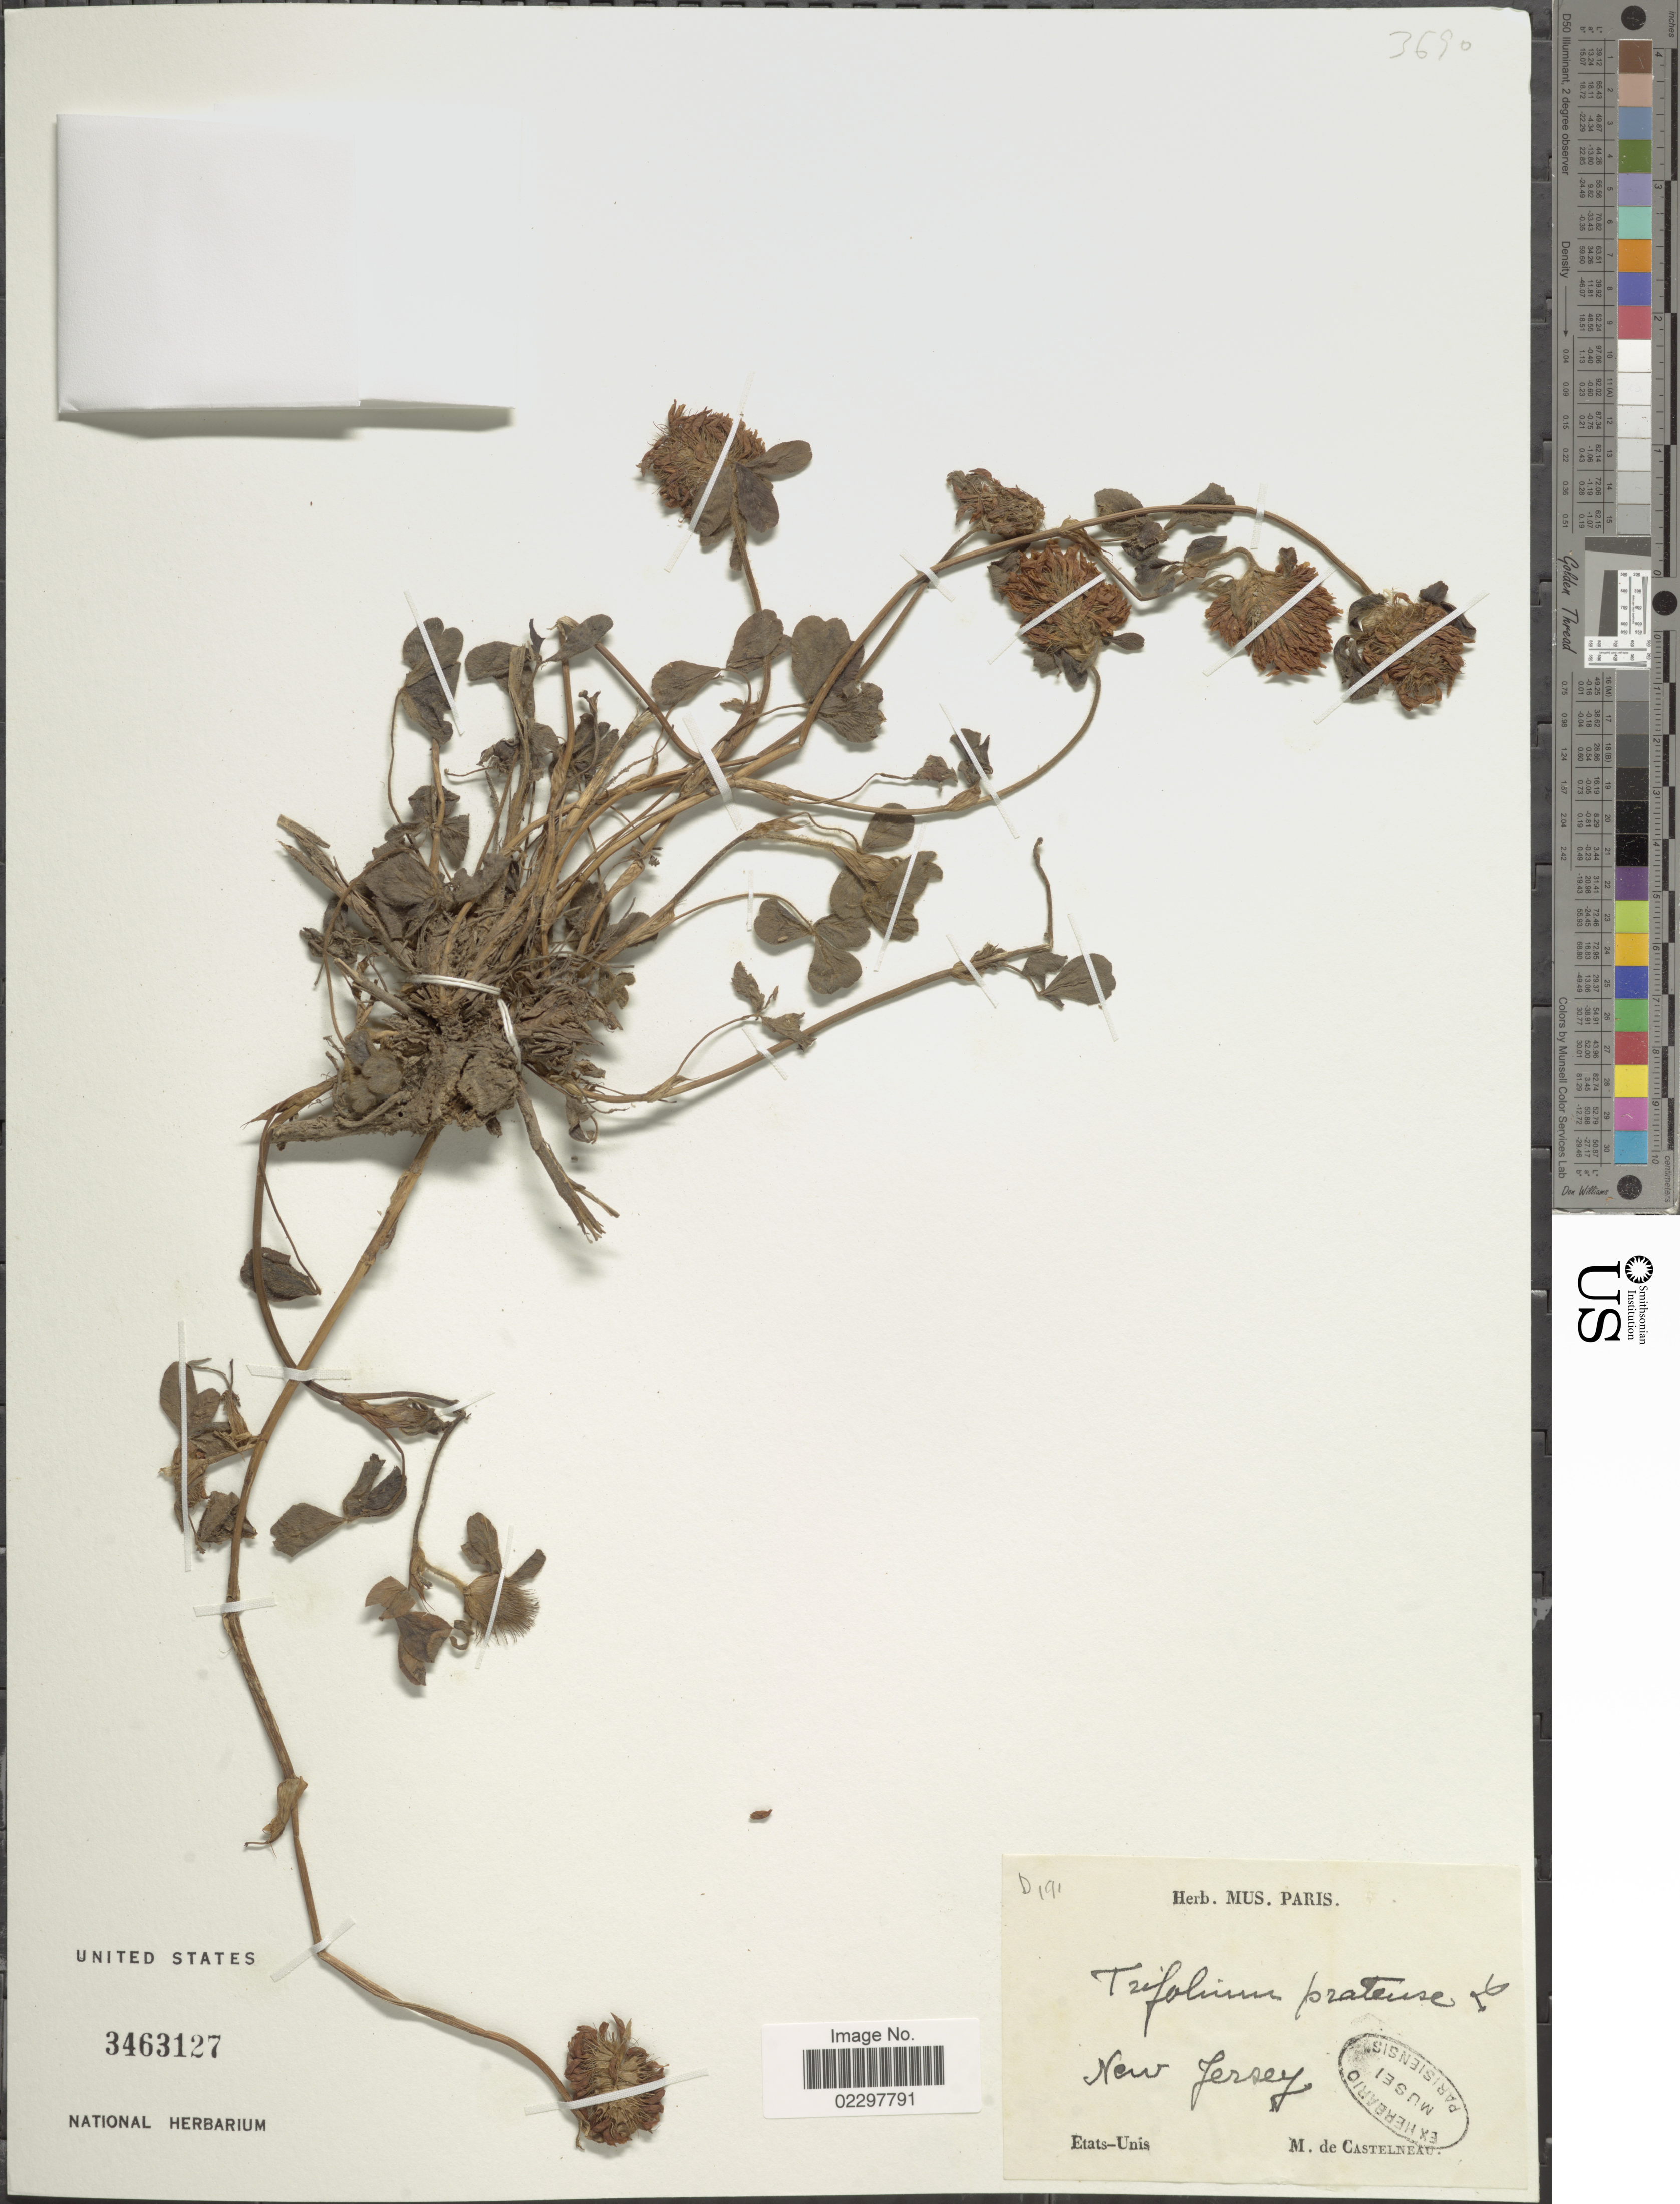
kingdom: Plantae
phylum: Tracheophyta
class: Magnoliopsida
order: Fabales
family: Fabaceae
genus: Trifolium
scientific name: Trifolium pratense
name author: L.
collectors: M. de Castelneau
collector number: D 191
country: United States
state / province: New Jersey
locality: Etats-Unis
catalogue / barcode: US 3463127